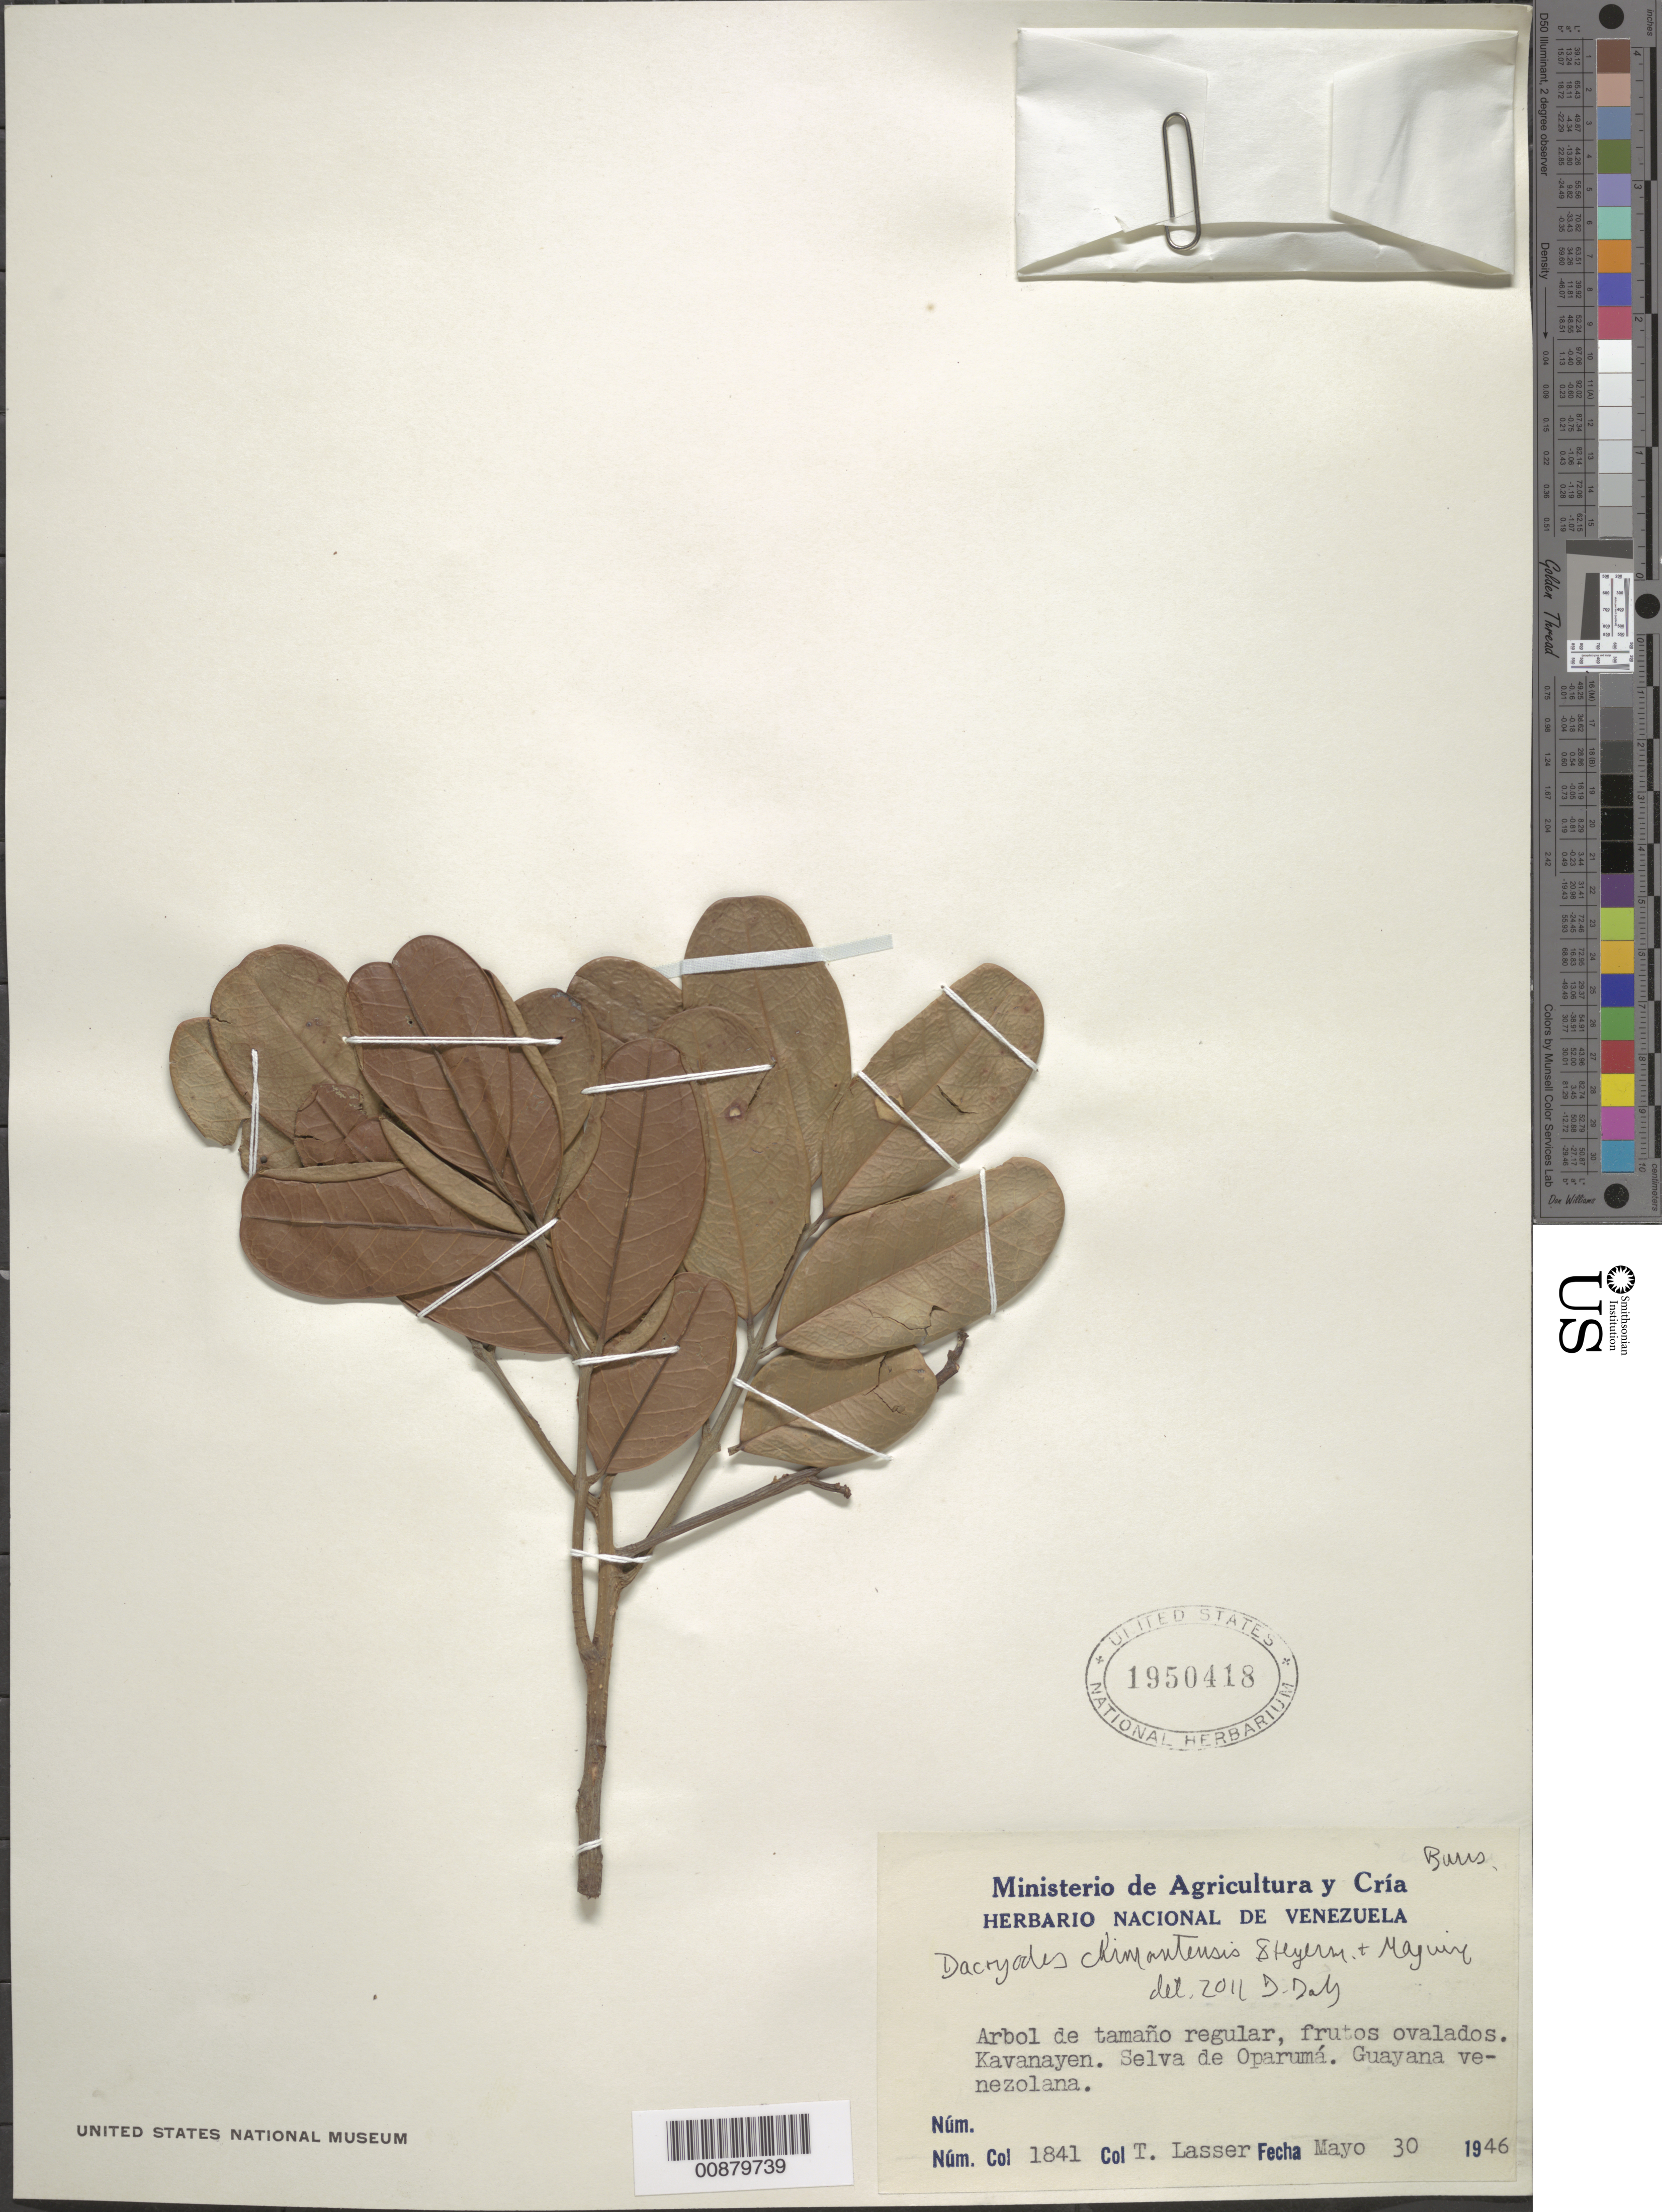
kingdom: Plantae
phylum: Tracheophyta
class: Magnoliopsida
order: Sapindales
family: Burseraceae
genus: Dacryodes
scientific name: Dacryodes chimantensis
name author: Steyerm. & Maguire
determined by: Daly, D. C.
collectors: T. Lasser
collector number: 1841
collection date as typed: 30-May-46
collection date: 1946-05-30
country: Venezuela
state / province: Bolívar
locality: Kavanayén, Selva de Oparumá, Guayana Venezolana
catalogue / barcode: US 1950418